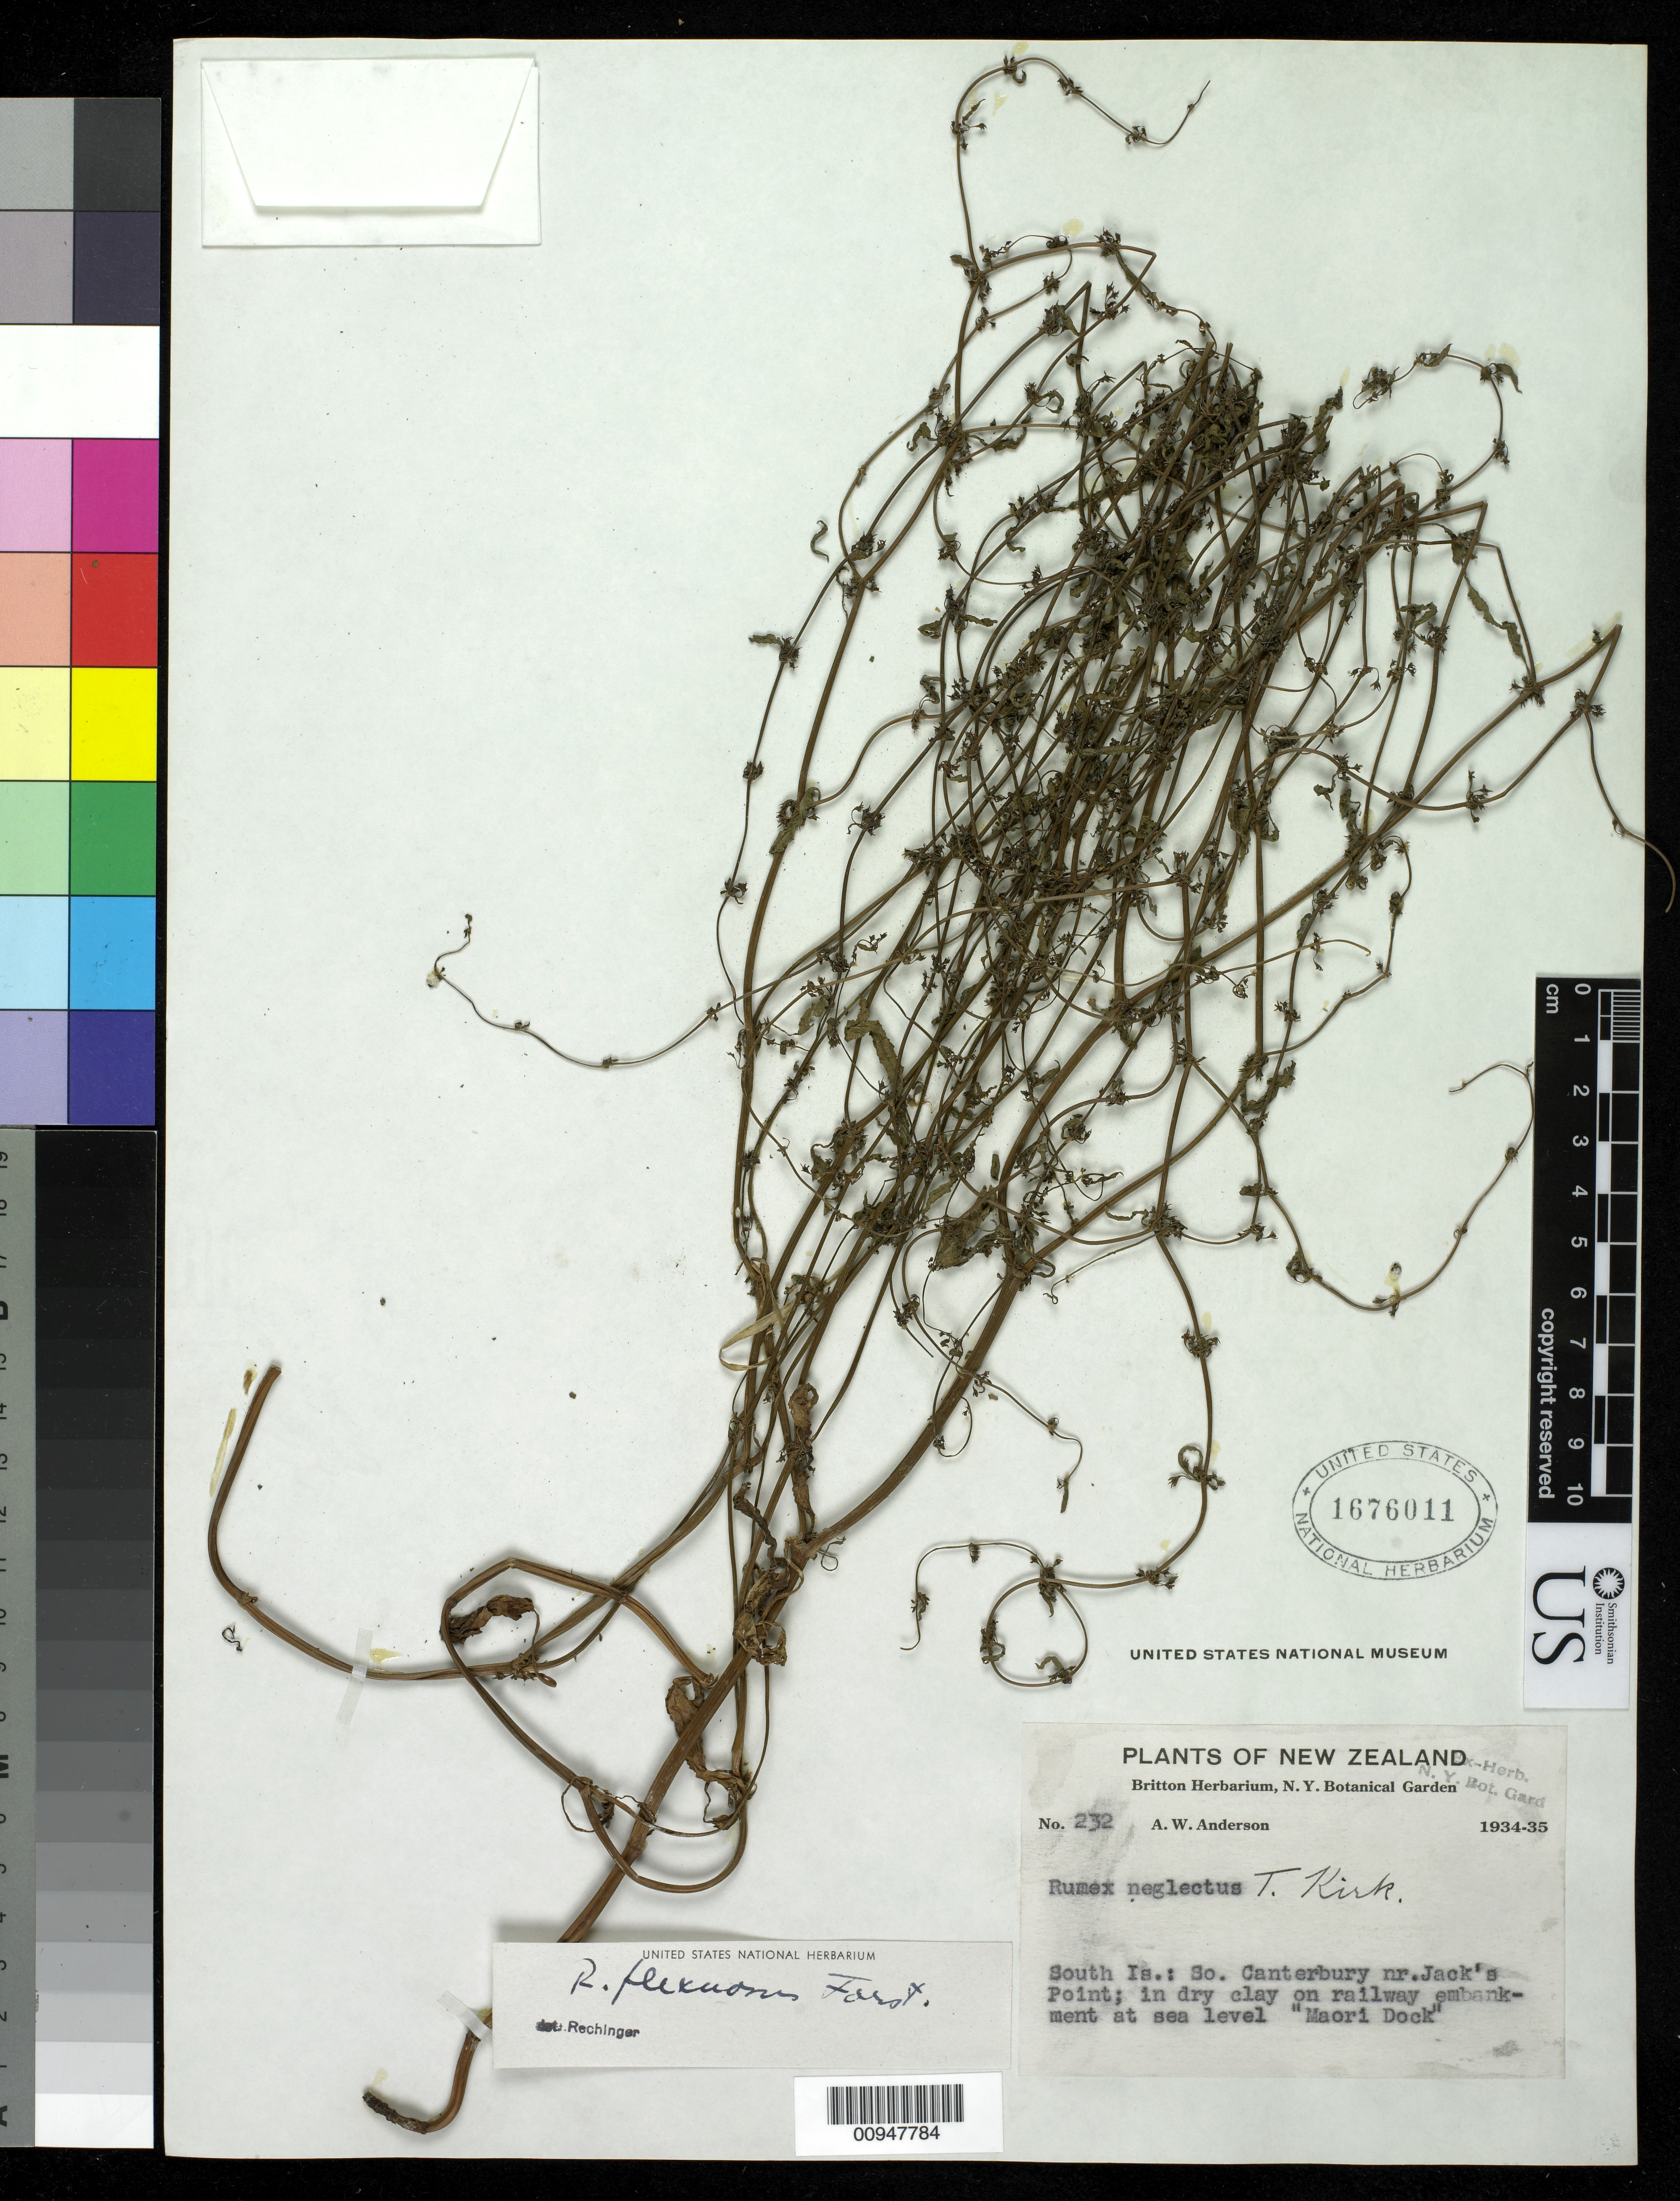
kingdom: Plantae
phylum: Tracheophyta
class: Magnoliopsida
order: Caryophyllales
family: Polygonaceae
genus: Rumex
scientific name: Rumex flexuosus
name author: Sol. ex G. Forst.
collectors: W. A. Anderson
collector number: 232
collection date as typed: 1934 and 1935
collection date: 1934,1935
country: New Zealand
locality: South Island; South Canterbury near Jack's Point at sea level "Maori Dock"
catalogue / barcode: US 1676011